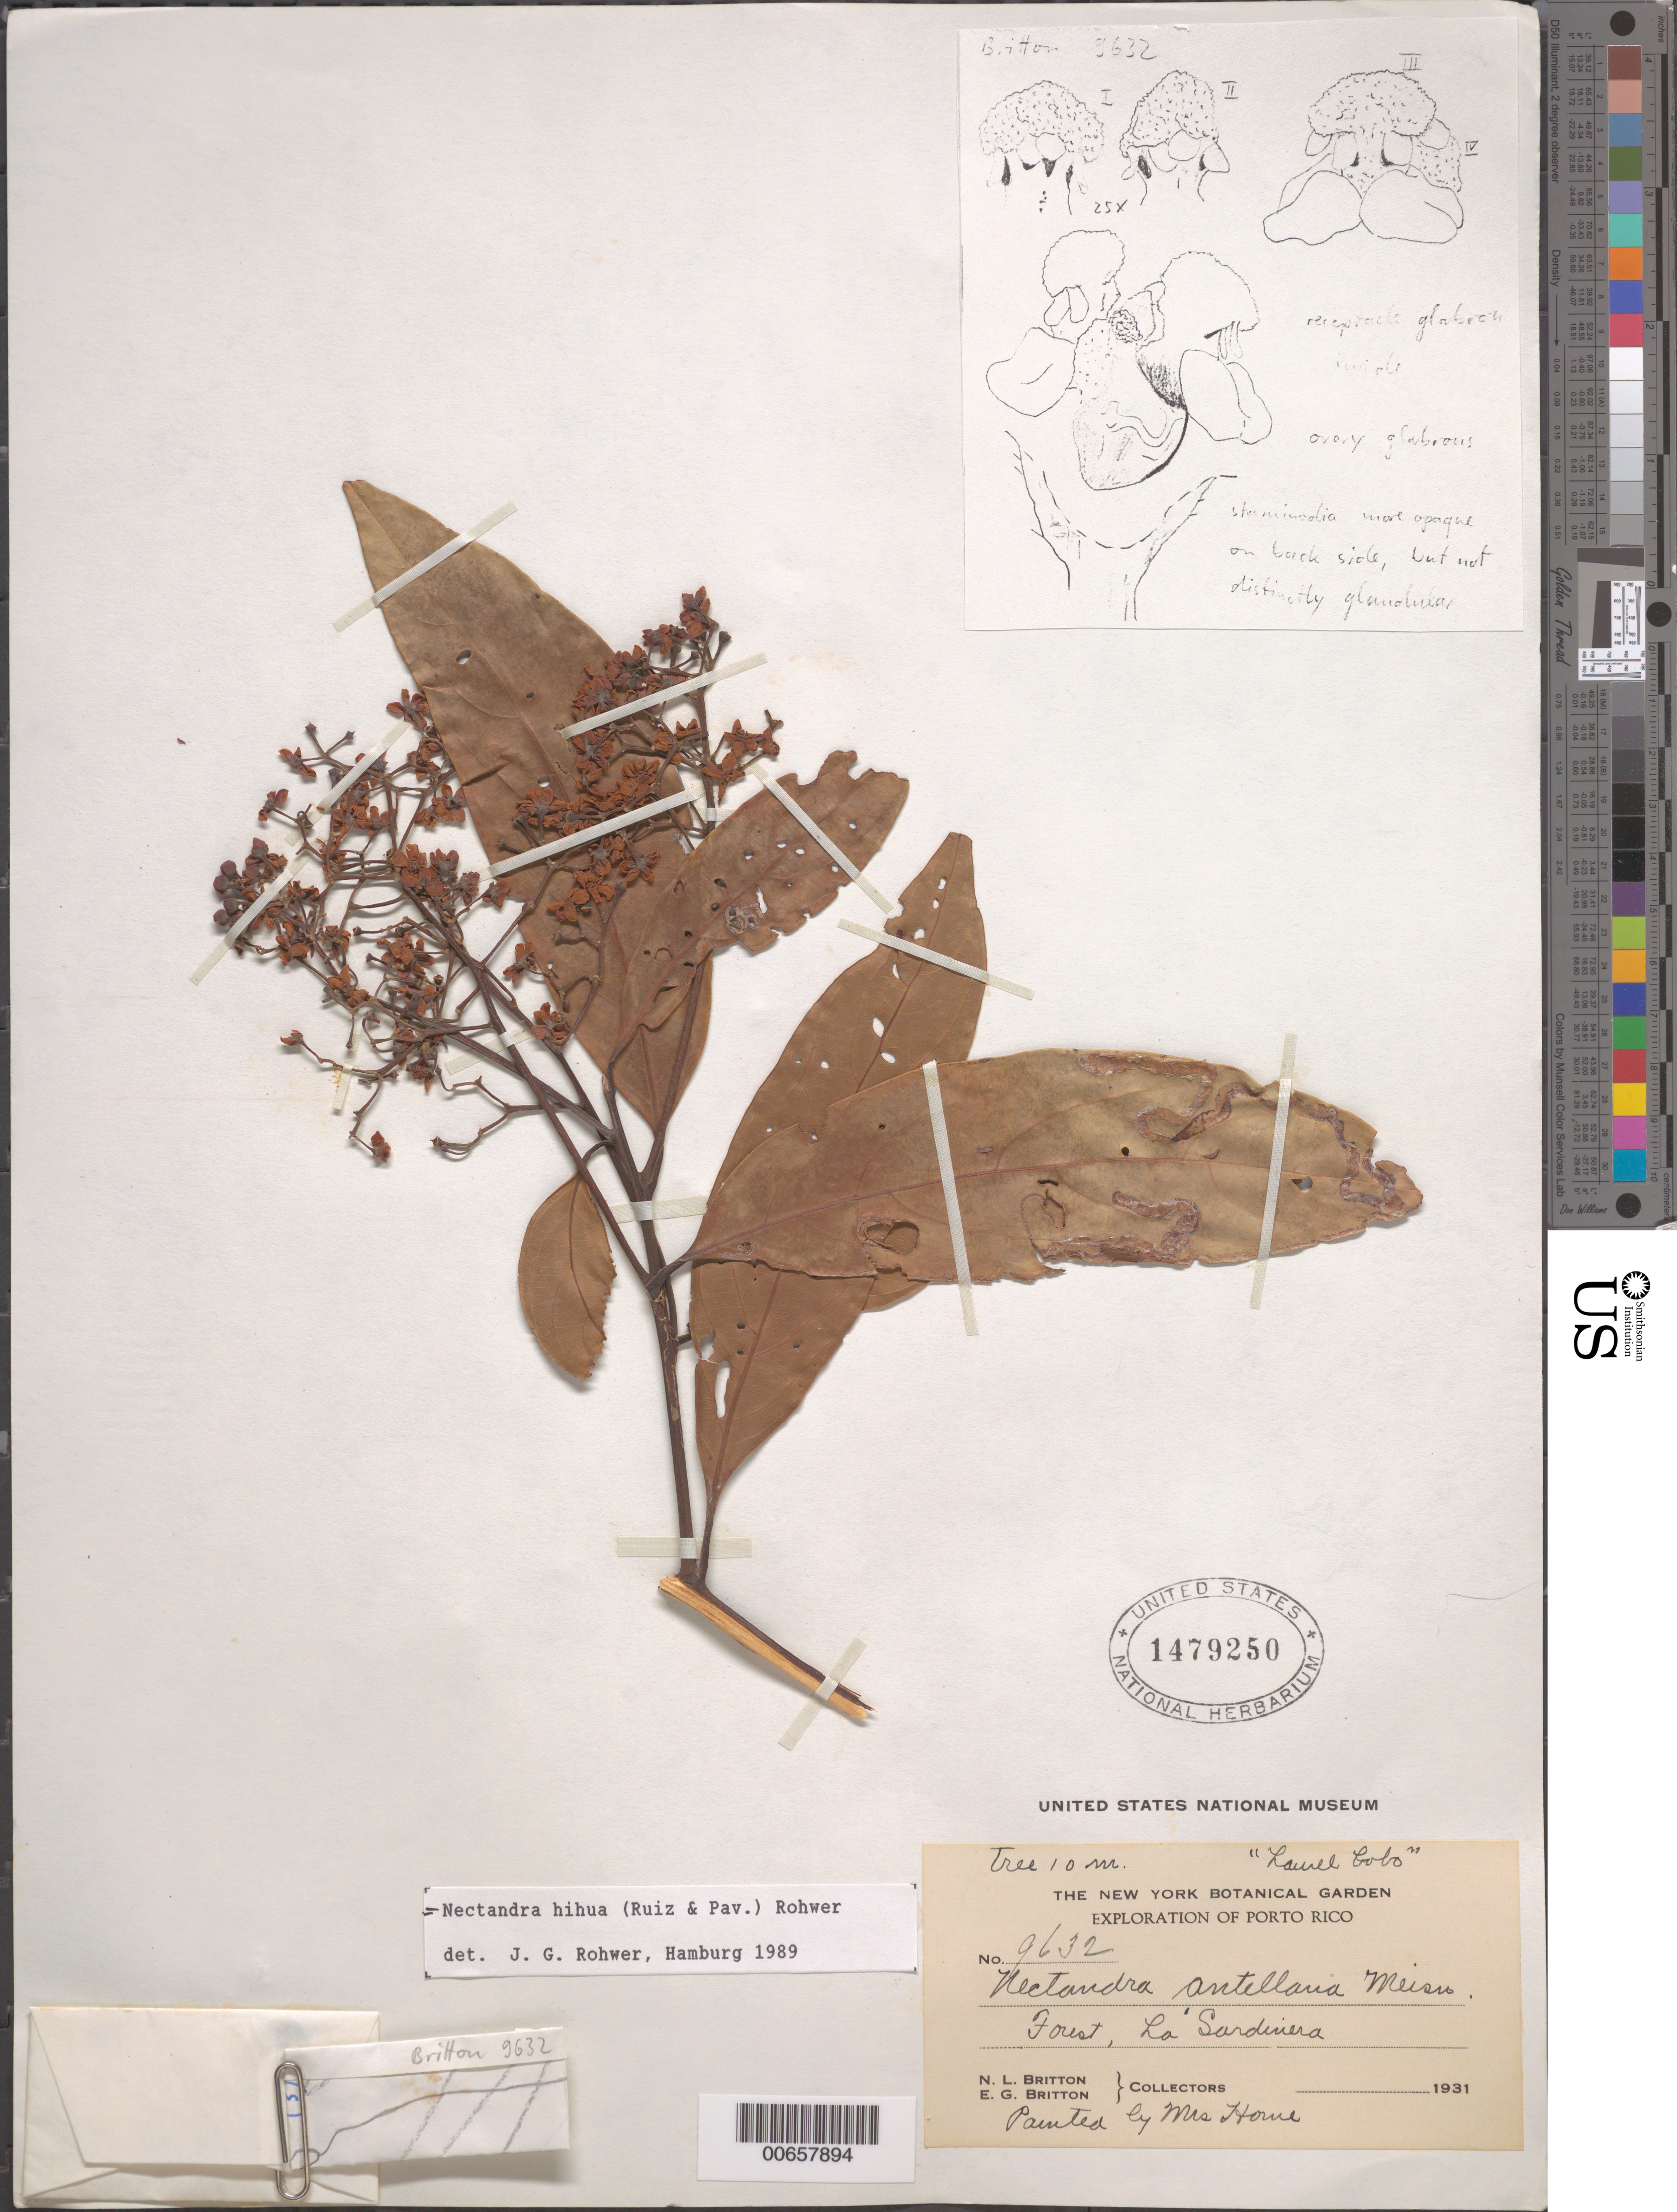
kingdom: Plantae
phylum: Tracheophyta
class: Magnoliopsida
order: Laurales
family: Lauraceae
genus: Nectandra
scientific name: Nectandra hihua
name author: (Ruiz & Pav.) Rohwer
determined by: Rohwer, J. G.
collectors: N. Britton & E. G. Britton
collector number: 9632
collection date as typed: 1931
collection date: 1931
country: Puerto Rico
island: Greater Antilles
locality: La Sardinera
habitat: Forest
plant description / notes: Common name: laurel cobo; Common name language: Spanish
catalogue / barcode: US 1479250